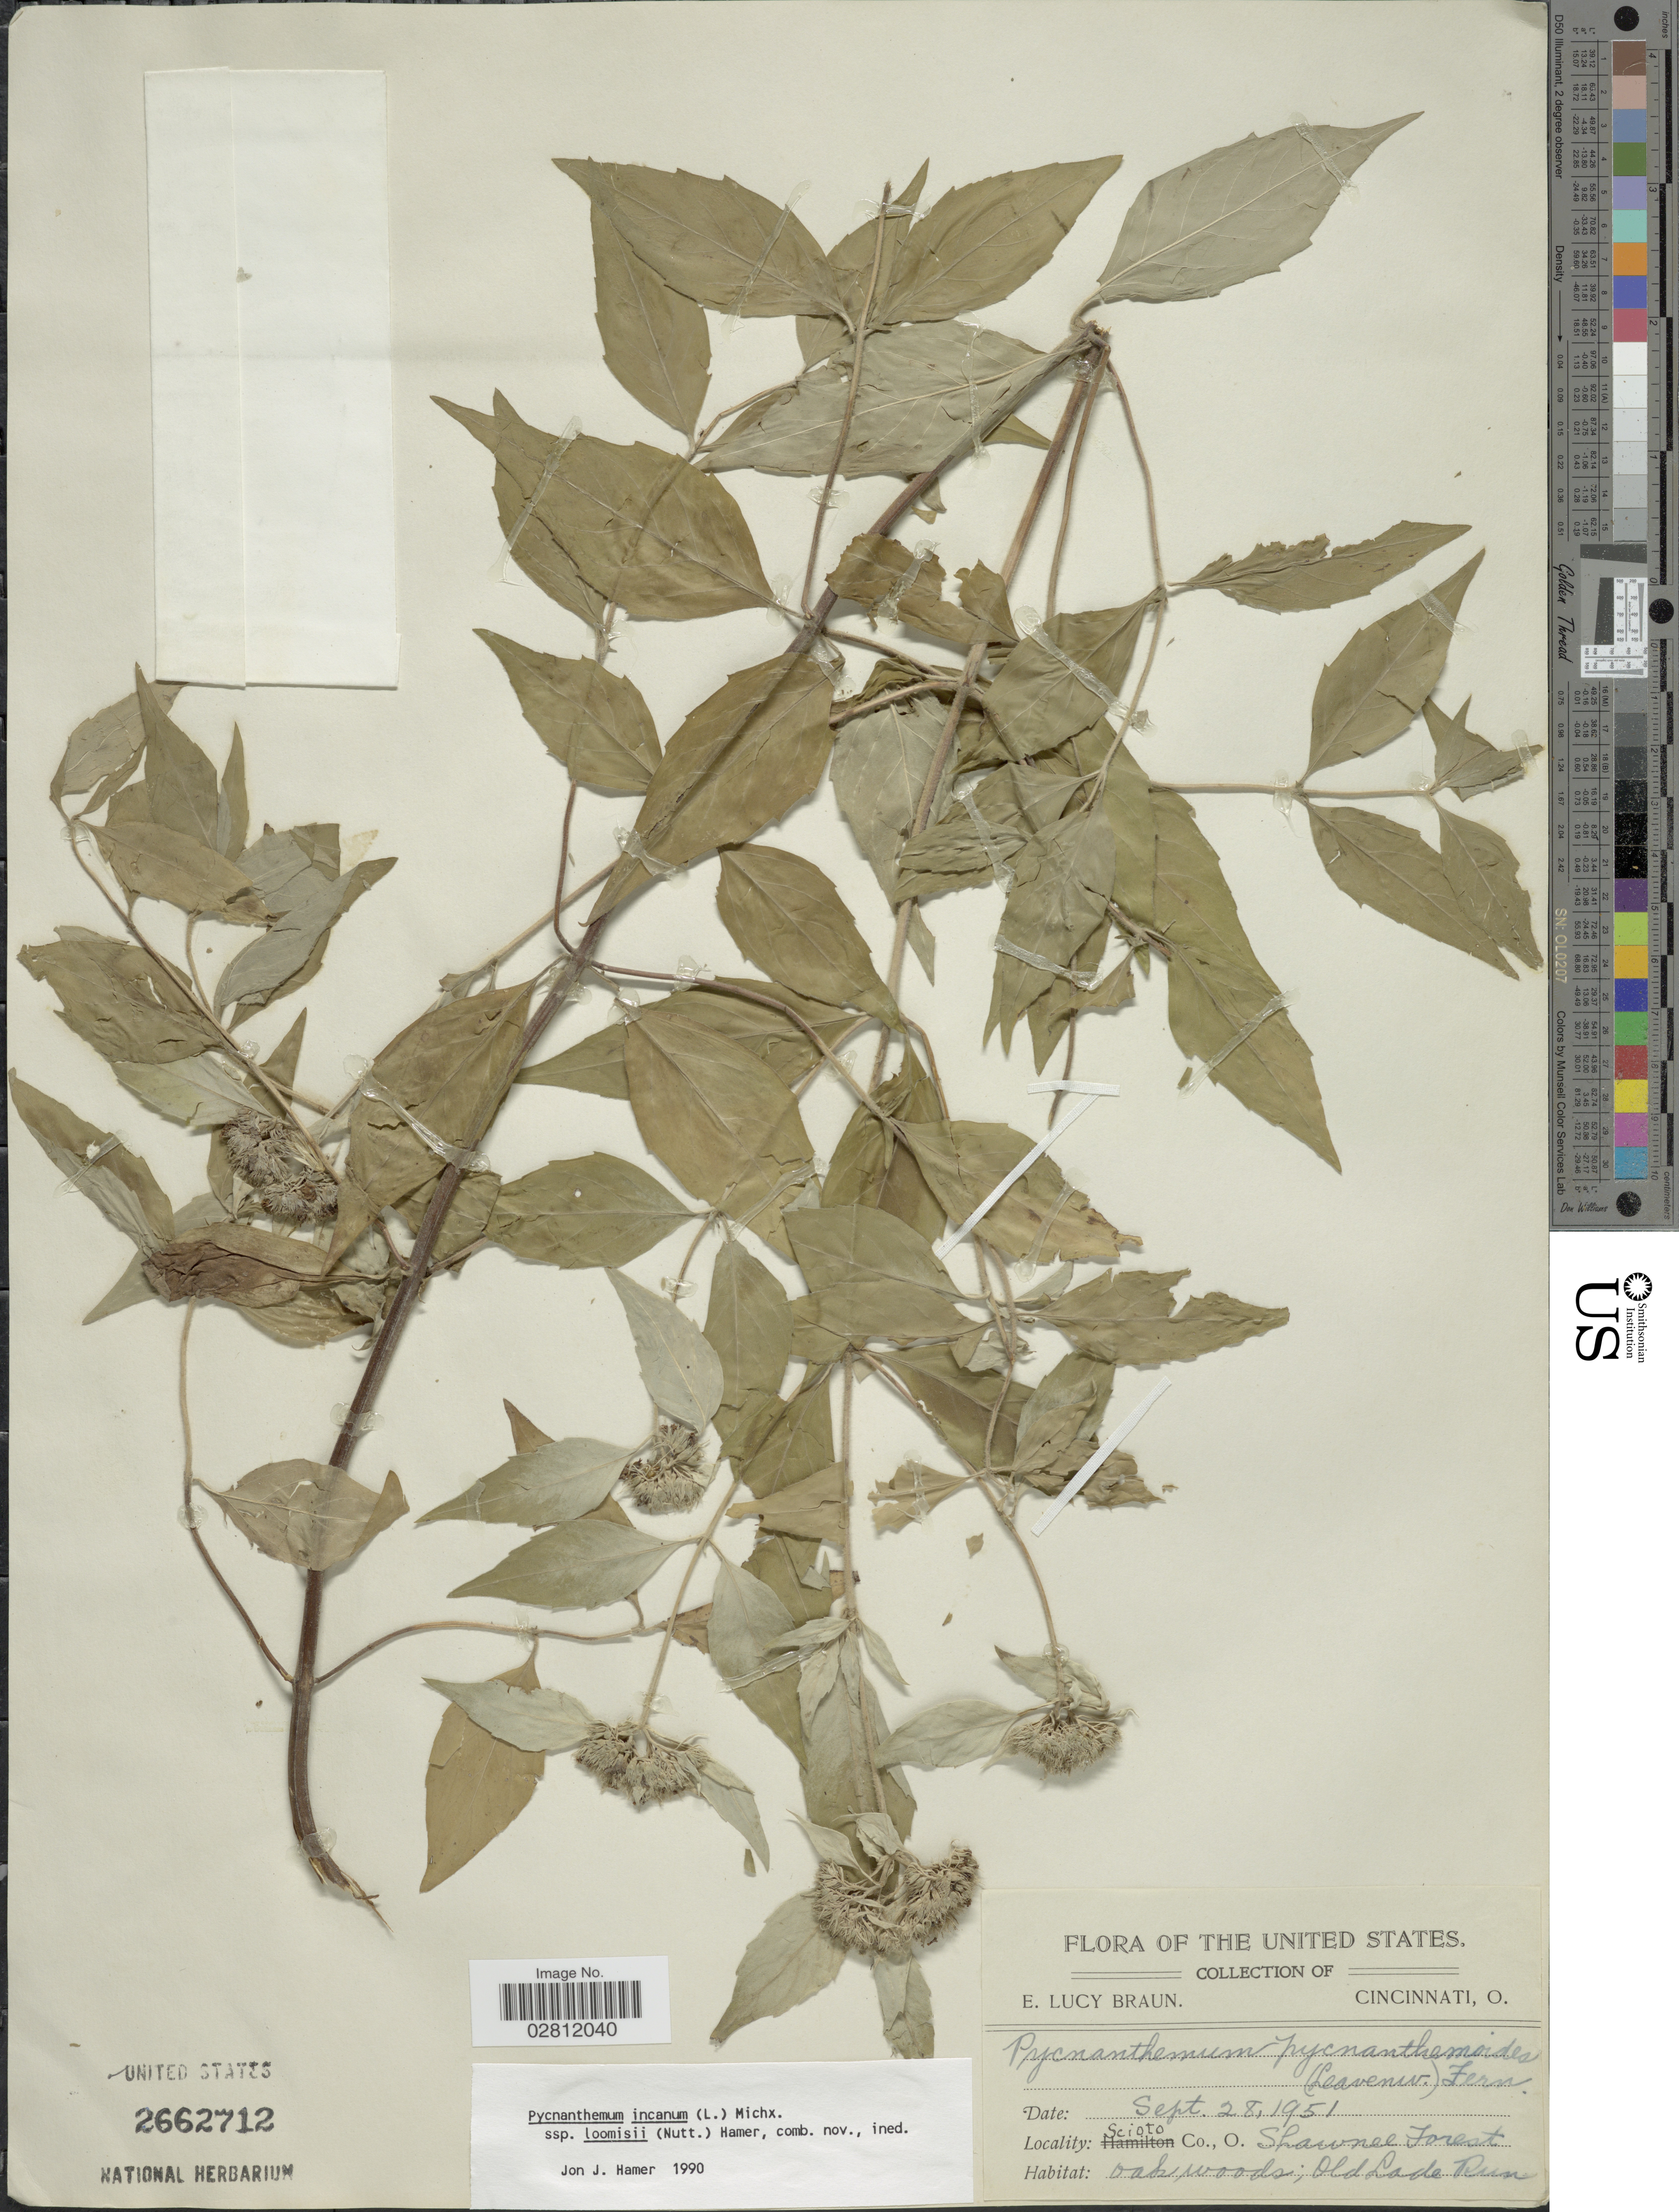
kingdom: Plantae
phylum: Tracheophyta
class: Magnoliopsida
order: Lamiales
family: Lamiaceae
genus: Pycnanthemum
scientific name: Pycnanthemum incanum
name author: (L.) Michx.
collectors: E. L. Braun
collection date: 1951-09-28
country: United States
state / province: Ohio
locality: Scioto Co., Shawnee Forest, oak woods, Old Lake Run.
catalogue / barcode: US 2662712